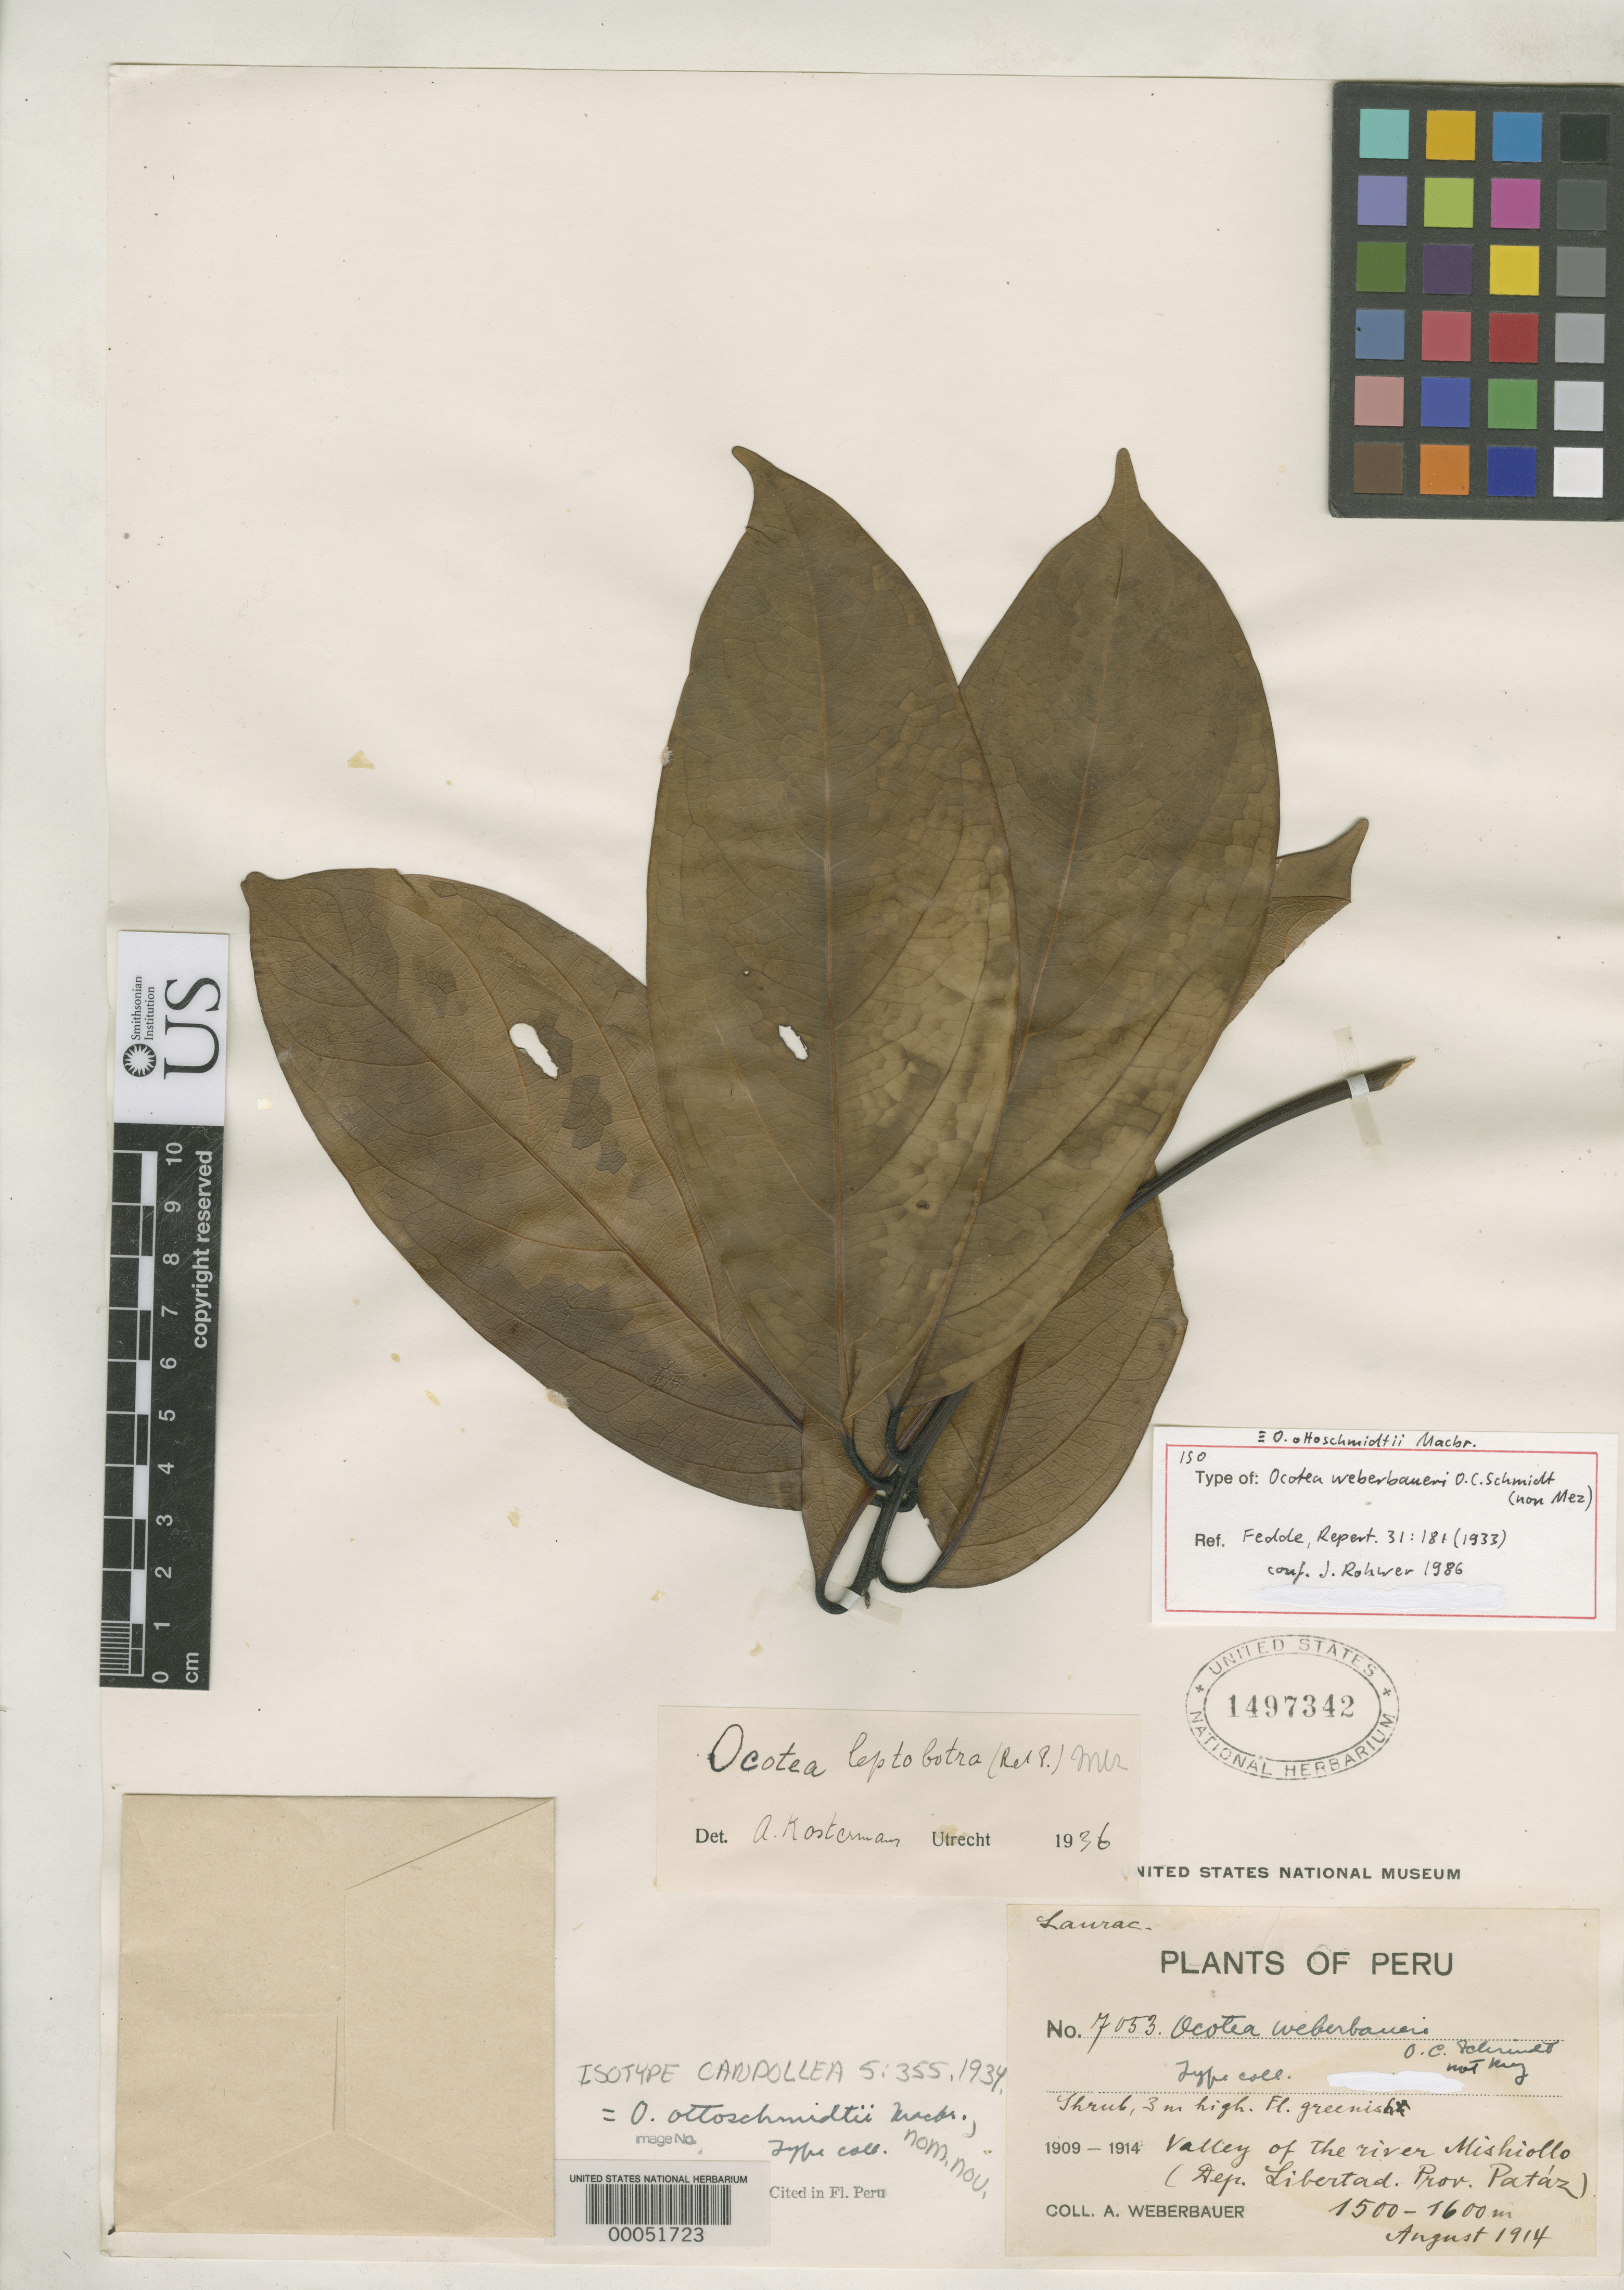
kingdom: Plantae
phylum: Tracheophyta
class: Magnoliopsida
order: Laurales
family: Lauraceae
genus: Ocotea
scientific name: Ocotea weberbaueri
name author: O.C. Schmidt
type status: Type Fragment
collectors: A. Weberbauer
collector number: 7053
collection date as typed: Aug 1914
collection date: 1914-08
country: Peru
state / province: La Libertad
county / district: Pataz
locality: Valley of Mishiollo River.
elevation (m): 1500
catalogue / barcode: US 1497342